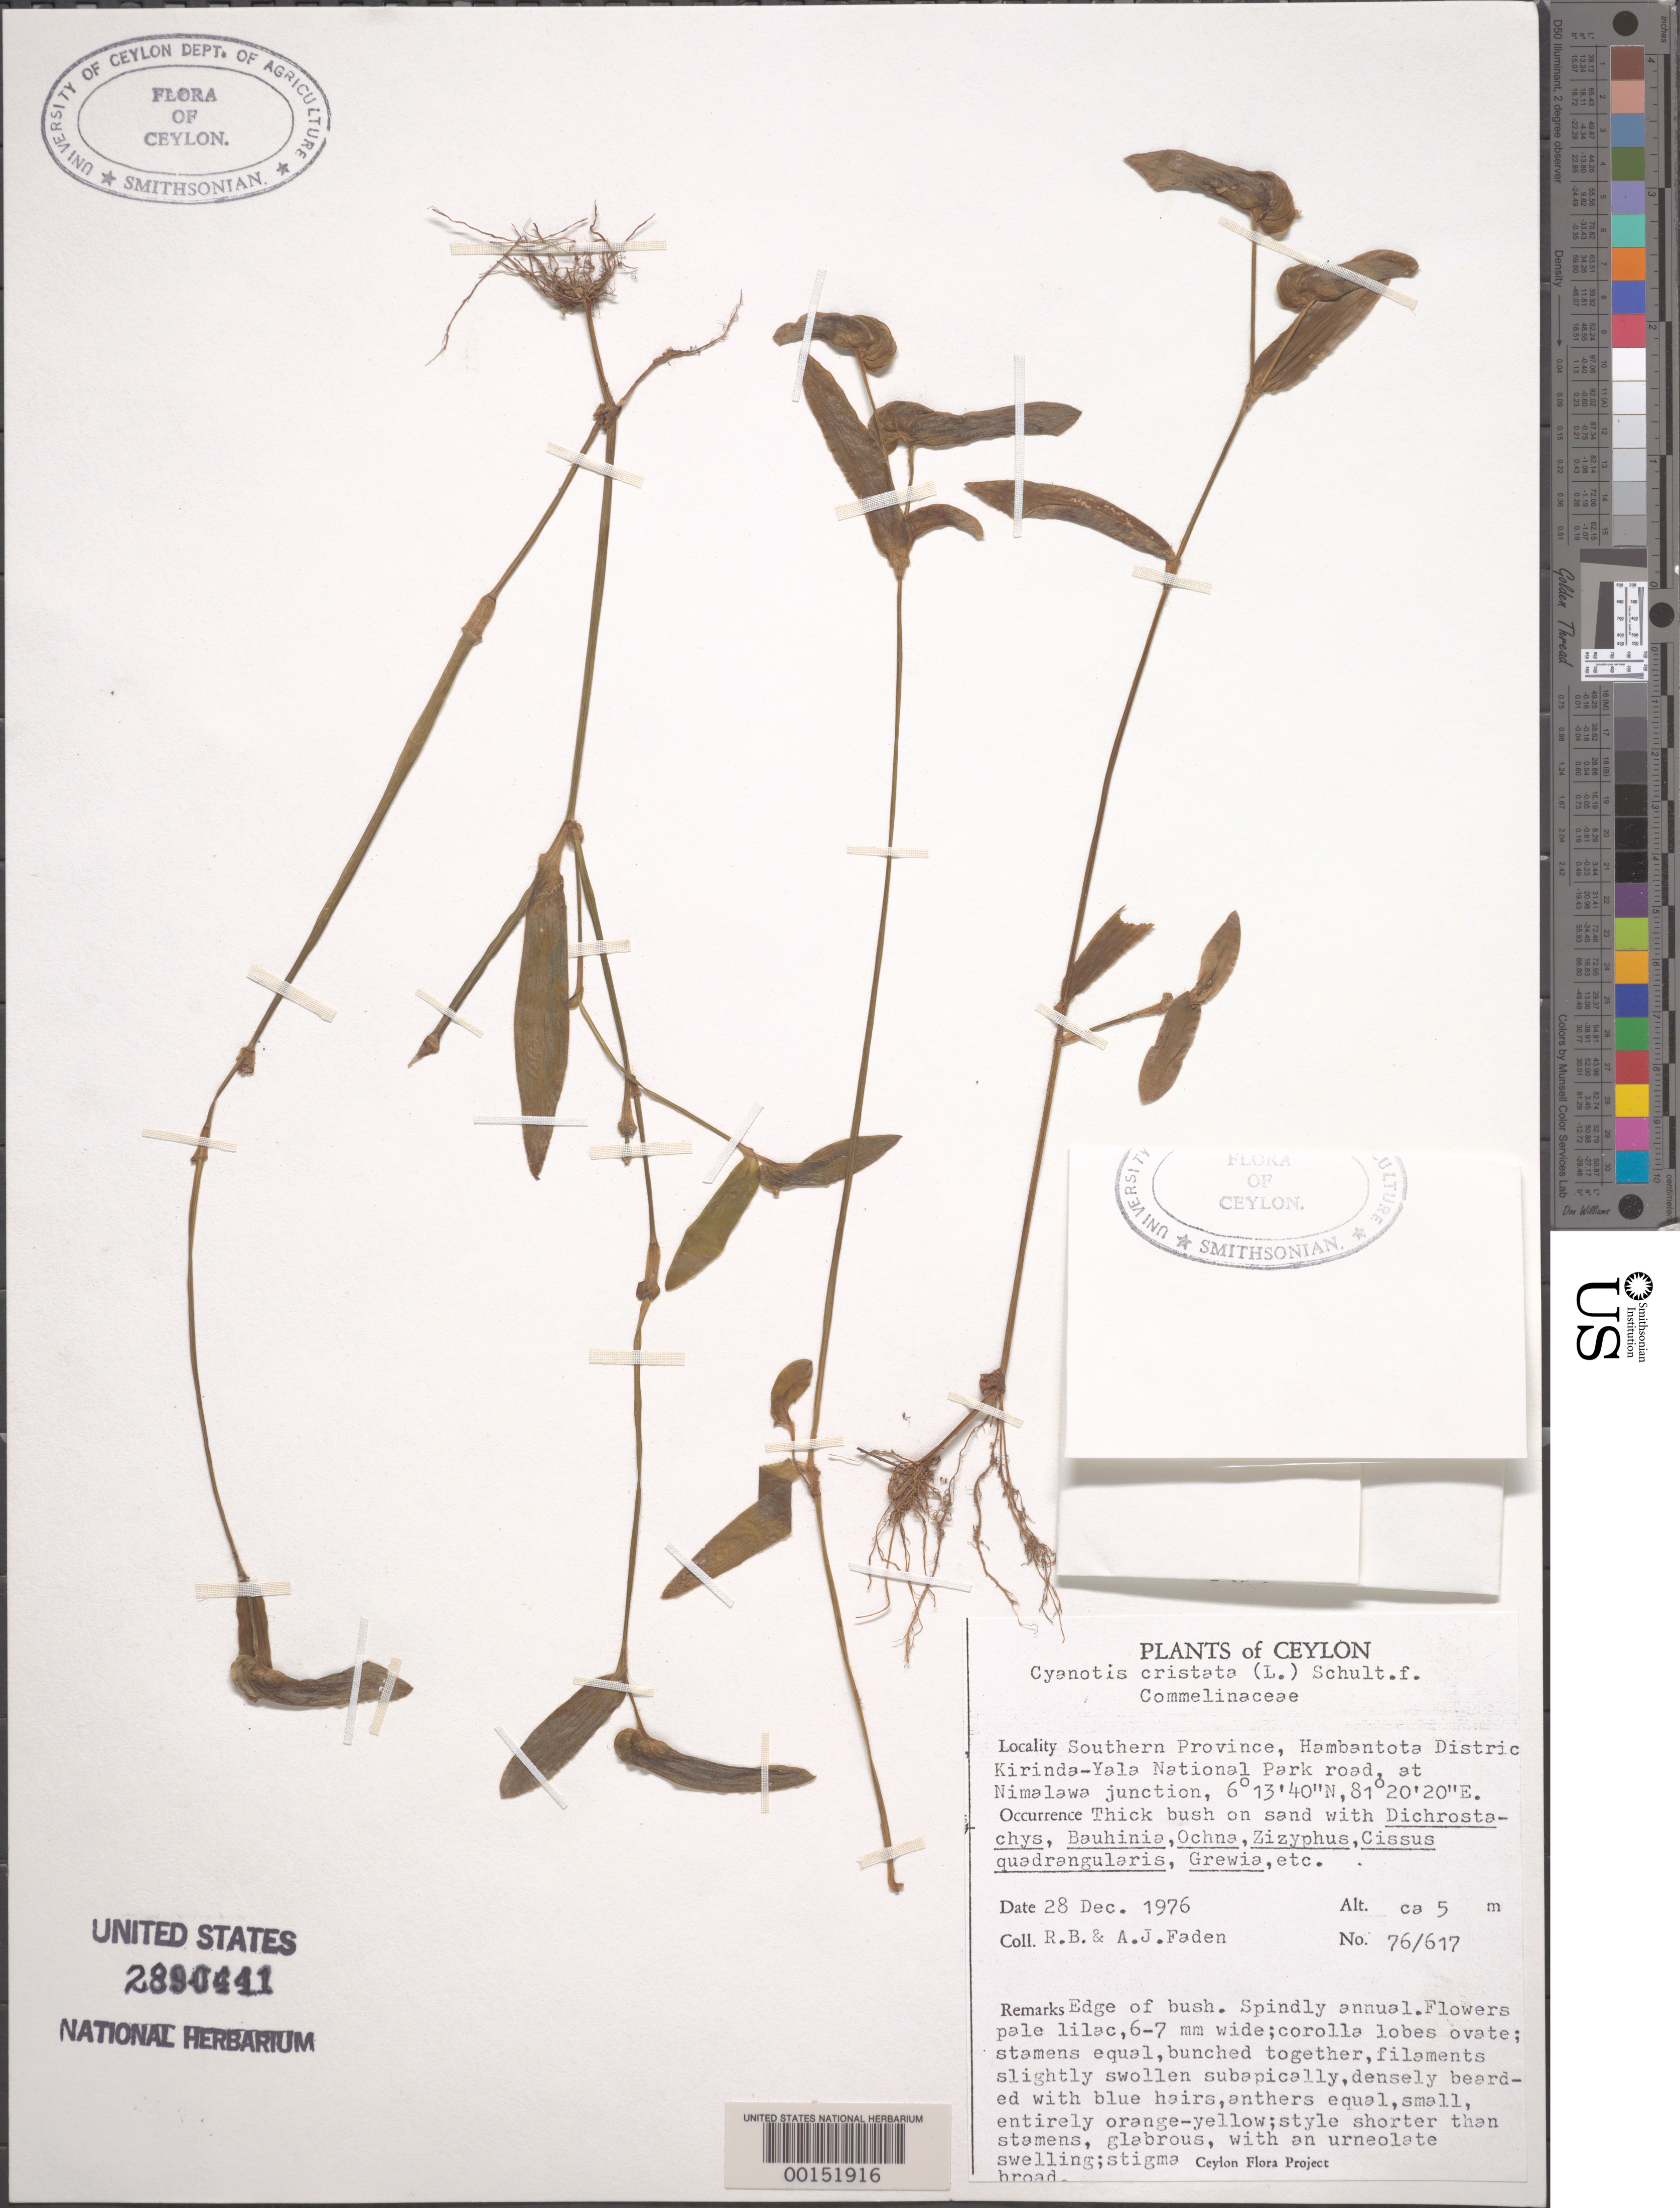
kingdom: Plantae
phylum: Tracheophyta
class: Liliopsida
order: Commelinales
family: Commelinaceae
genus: Cyanotis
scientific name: Cyanotis cristata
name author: (L.) D. Don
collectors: R. B. Faden & A. J. Faden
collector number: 76/617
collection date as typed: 28 Dec 1976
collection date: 1976-12-28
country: Sri Lanka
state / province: Southern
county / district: Hambantota Dist.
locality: Kirinda-yala national park road; nimalawa junction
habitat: Thick bush edge on sand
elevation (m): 5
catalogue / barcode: US 2890441